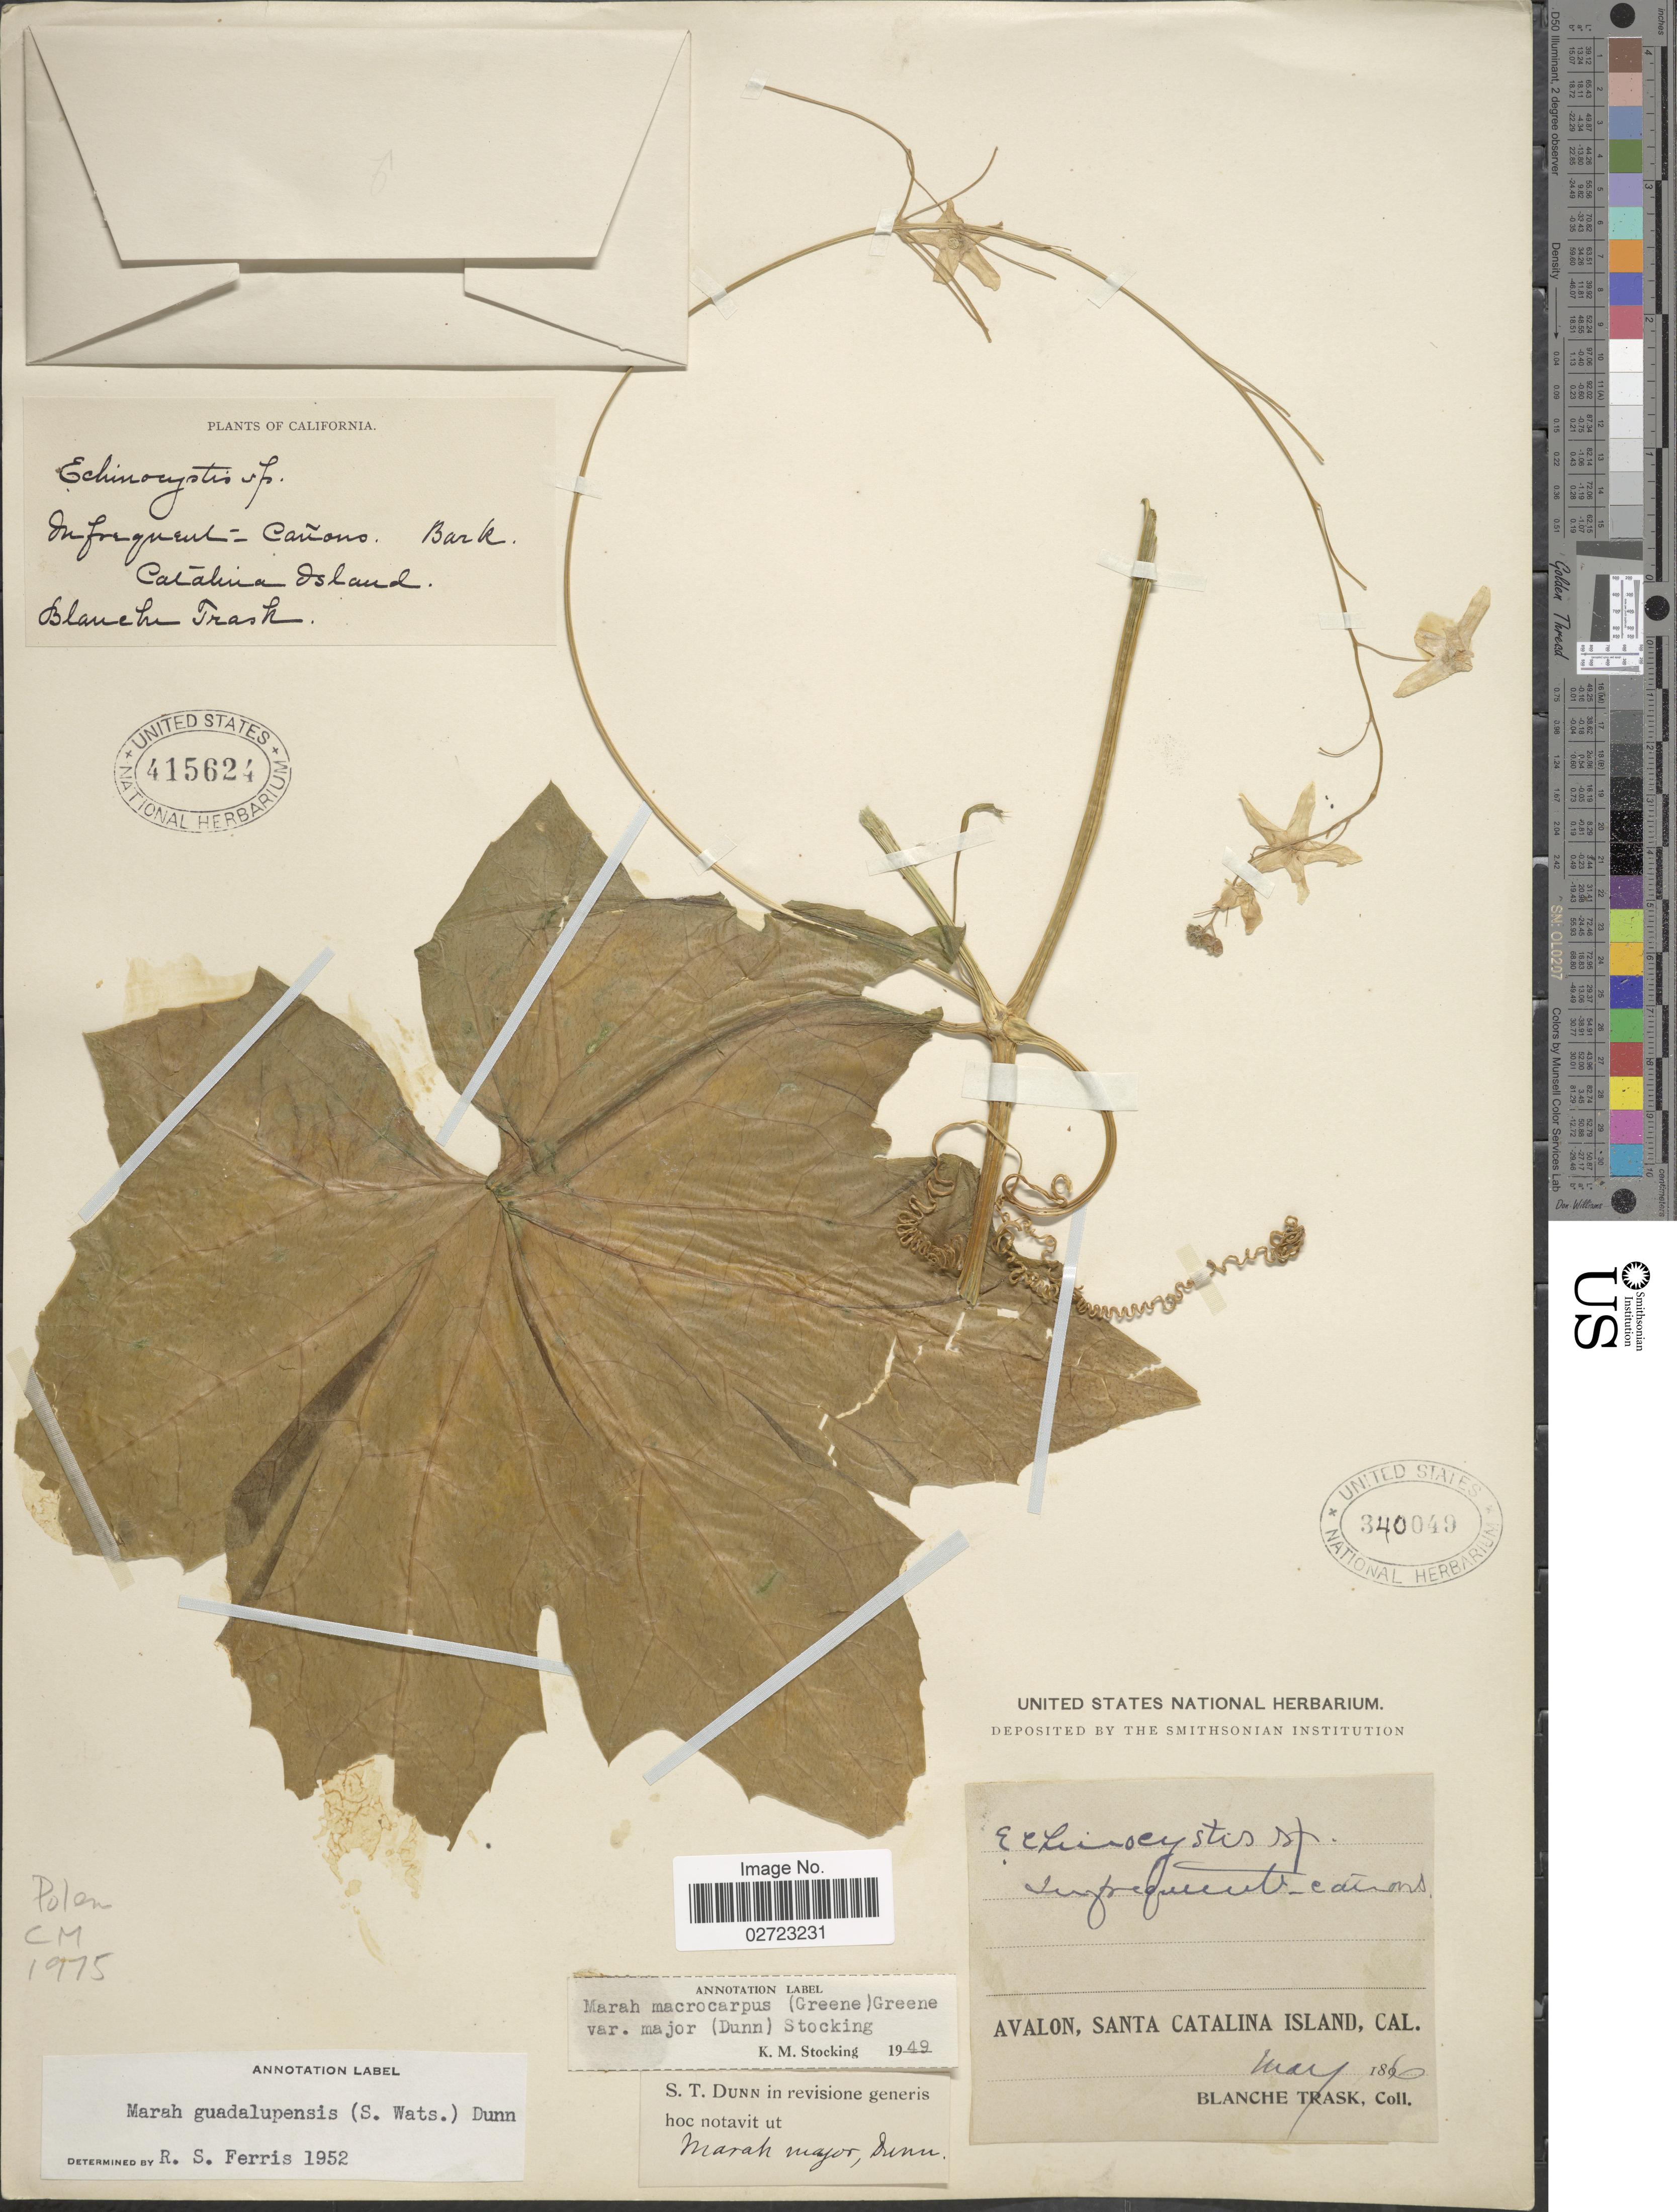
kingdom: Plantae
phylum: Tracheophyta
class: Magnoliopsida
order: Cucurbitales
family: Cucurbitaceae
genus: Marah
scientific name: Marah guadalupensis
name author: (S. Watson) Greene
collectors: B. Trask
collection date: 1896-05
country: United States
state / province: California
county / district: Los Angeles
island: Santa Catalina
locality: Avalon, Santa Catalina Island.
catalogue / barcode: US 340049